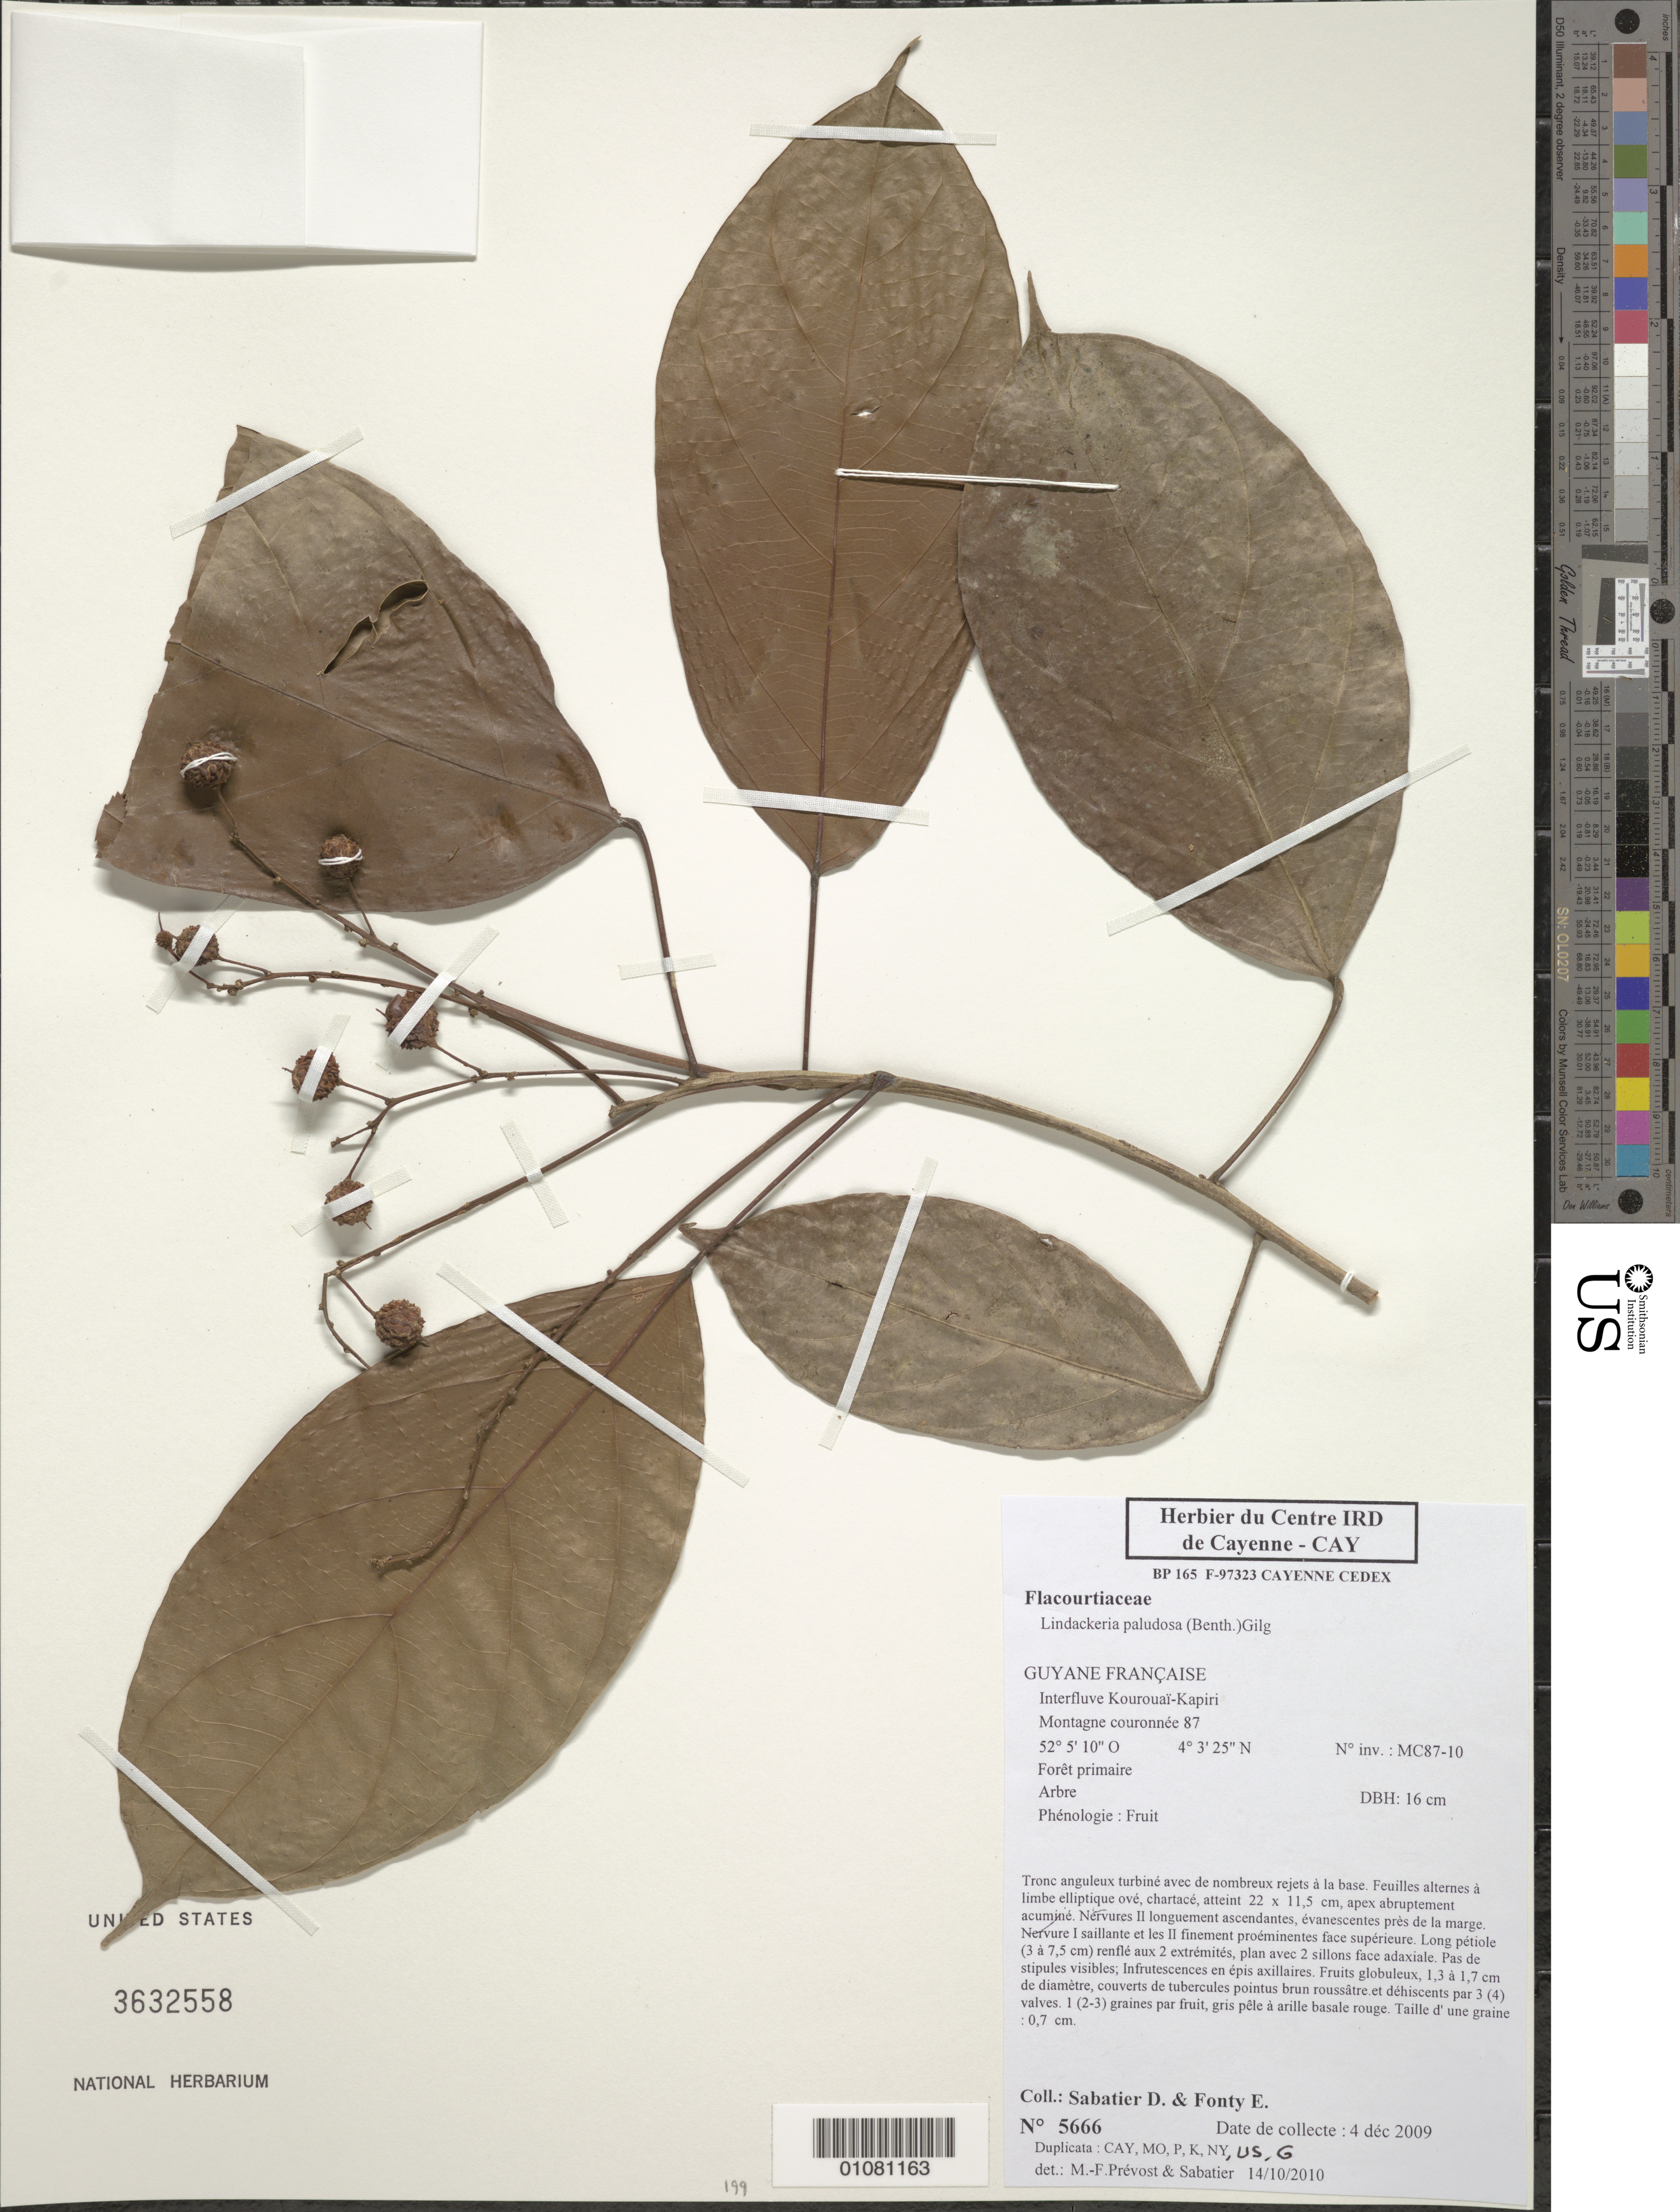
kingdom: Plantae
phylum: Tracheophyta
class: Magnoliopsida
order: Malpighiales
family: Achariaceae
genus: Lindackeria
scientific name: Lindackeria paludosa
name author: (Benth.) Gilg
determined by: Prévost, M.-F.; Sabatier, D.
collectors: D. Sabatier & E. Fonty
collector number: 5666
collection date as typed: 4-Dec-09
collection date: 2009-12-04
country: French Guiana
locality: Interfleuve Kourouaï-Kapiri. Montagne couronnee 87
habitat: Foret primaire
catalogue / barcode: US 3632558